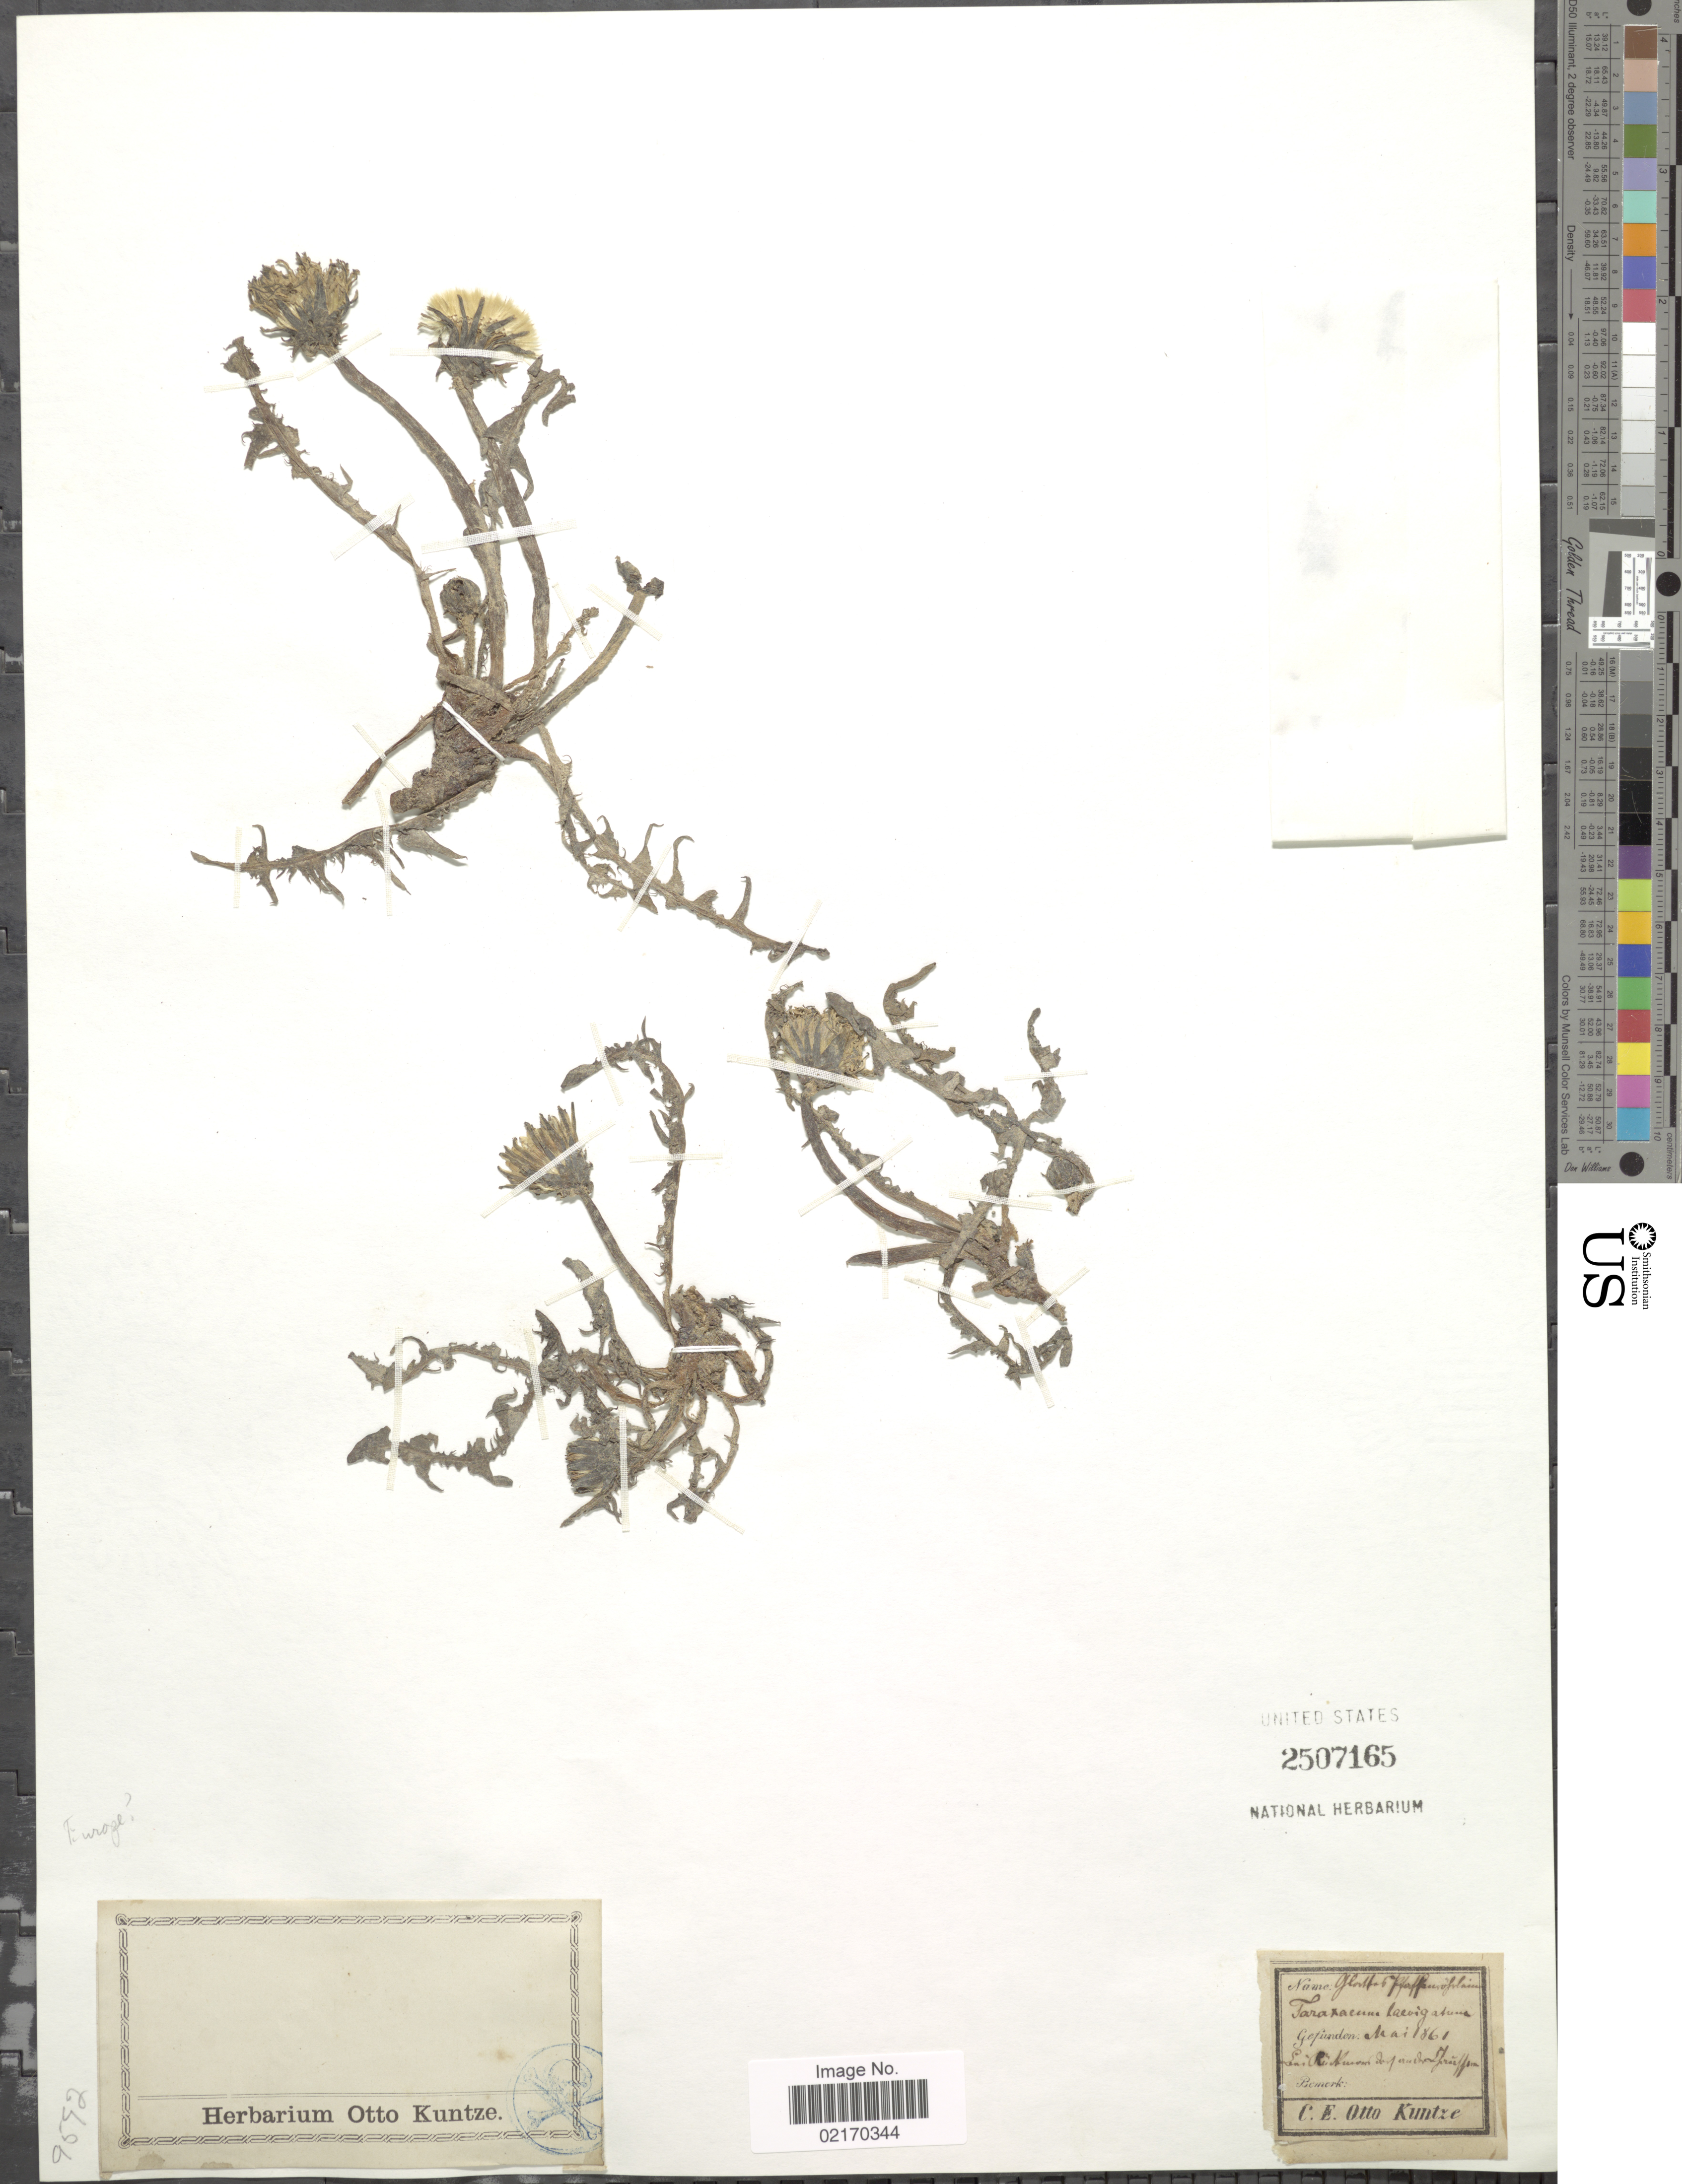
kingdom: Plantae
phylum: Tracheophyta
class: Magnoliopsida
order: Asterales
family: Asteraceae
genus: Taraxacum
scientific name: Taraxacum erythrospermum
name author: Andrz. ex Besser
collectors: C.E.O. Kuntze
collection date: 1861-05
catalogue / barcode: US 2507165